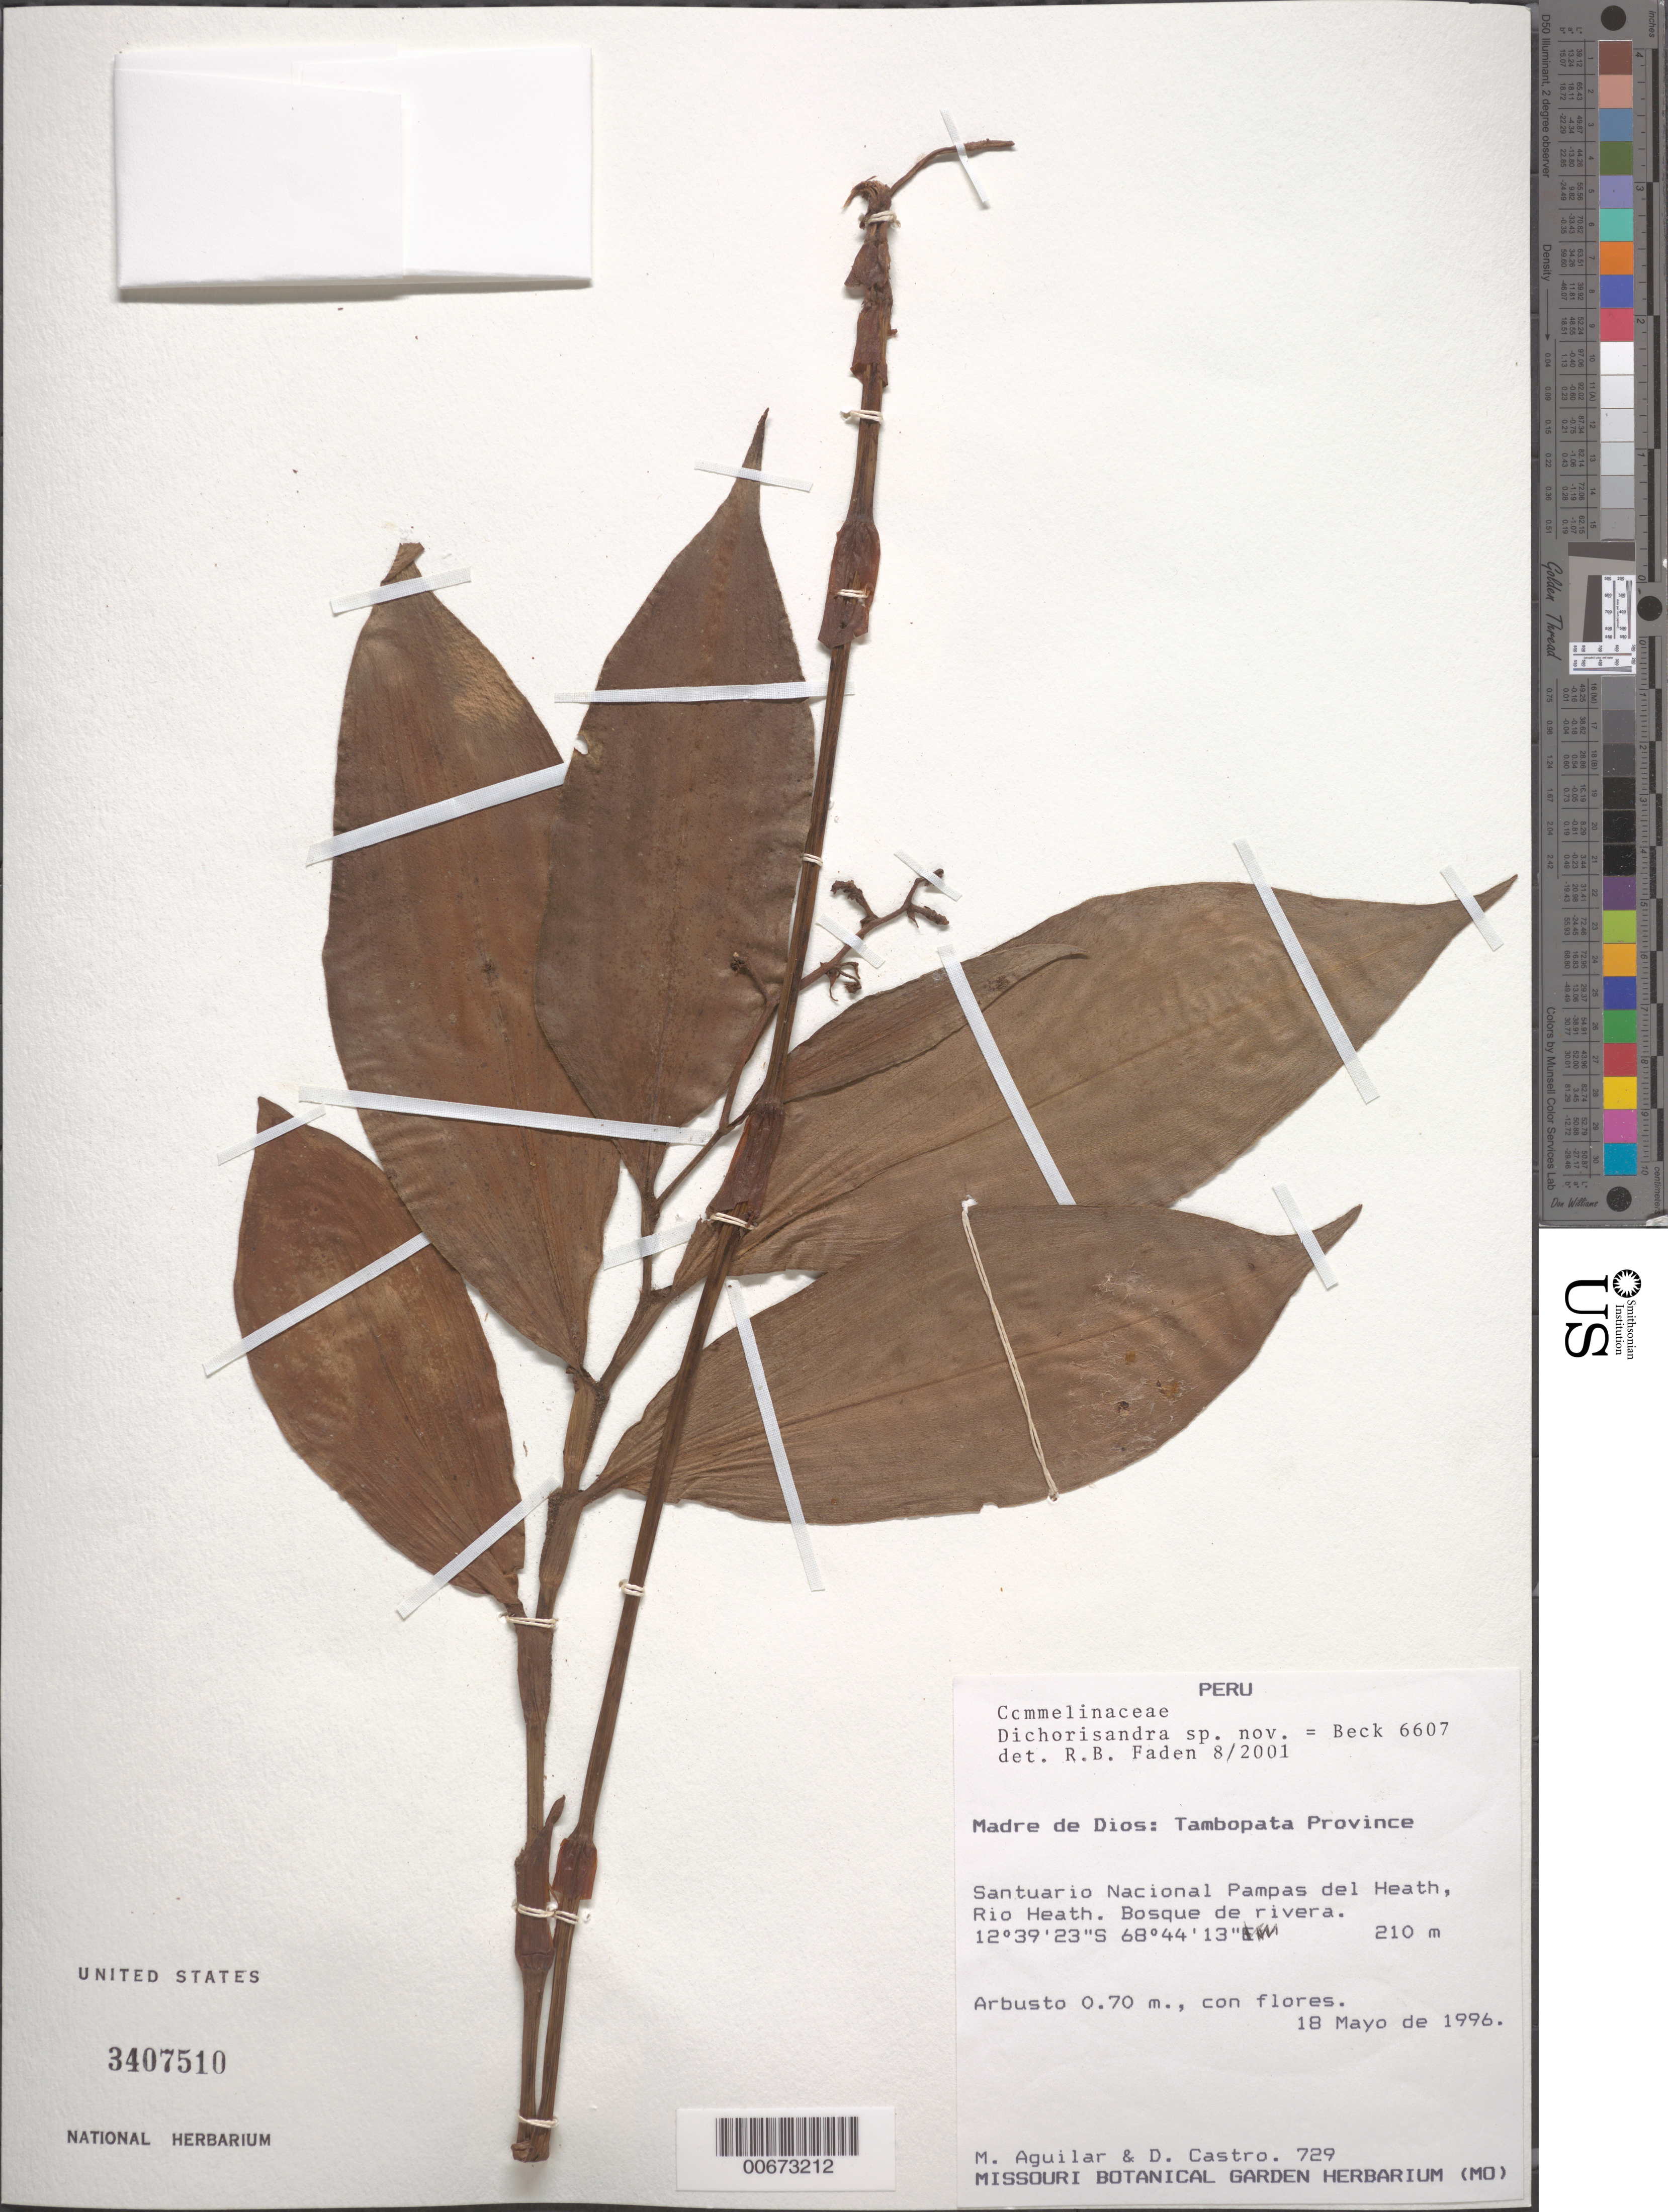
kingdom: Plantae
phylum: Tracheophyta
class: Liliopsida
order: Commelinales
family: Commelinaceae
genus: Dichorisandra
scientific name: Dichorisandra sp.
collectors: M. Aguilar & D. Castro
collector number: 729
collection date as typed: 18 May 1996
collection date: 1996-05-18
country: Peru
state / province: Madre de Dios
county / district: Tambopata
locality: Santurario Nacional Pampas del Heath, Rio Heath.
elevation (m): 210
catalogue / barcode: US 3407510